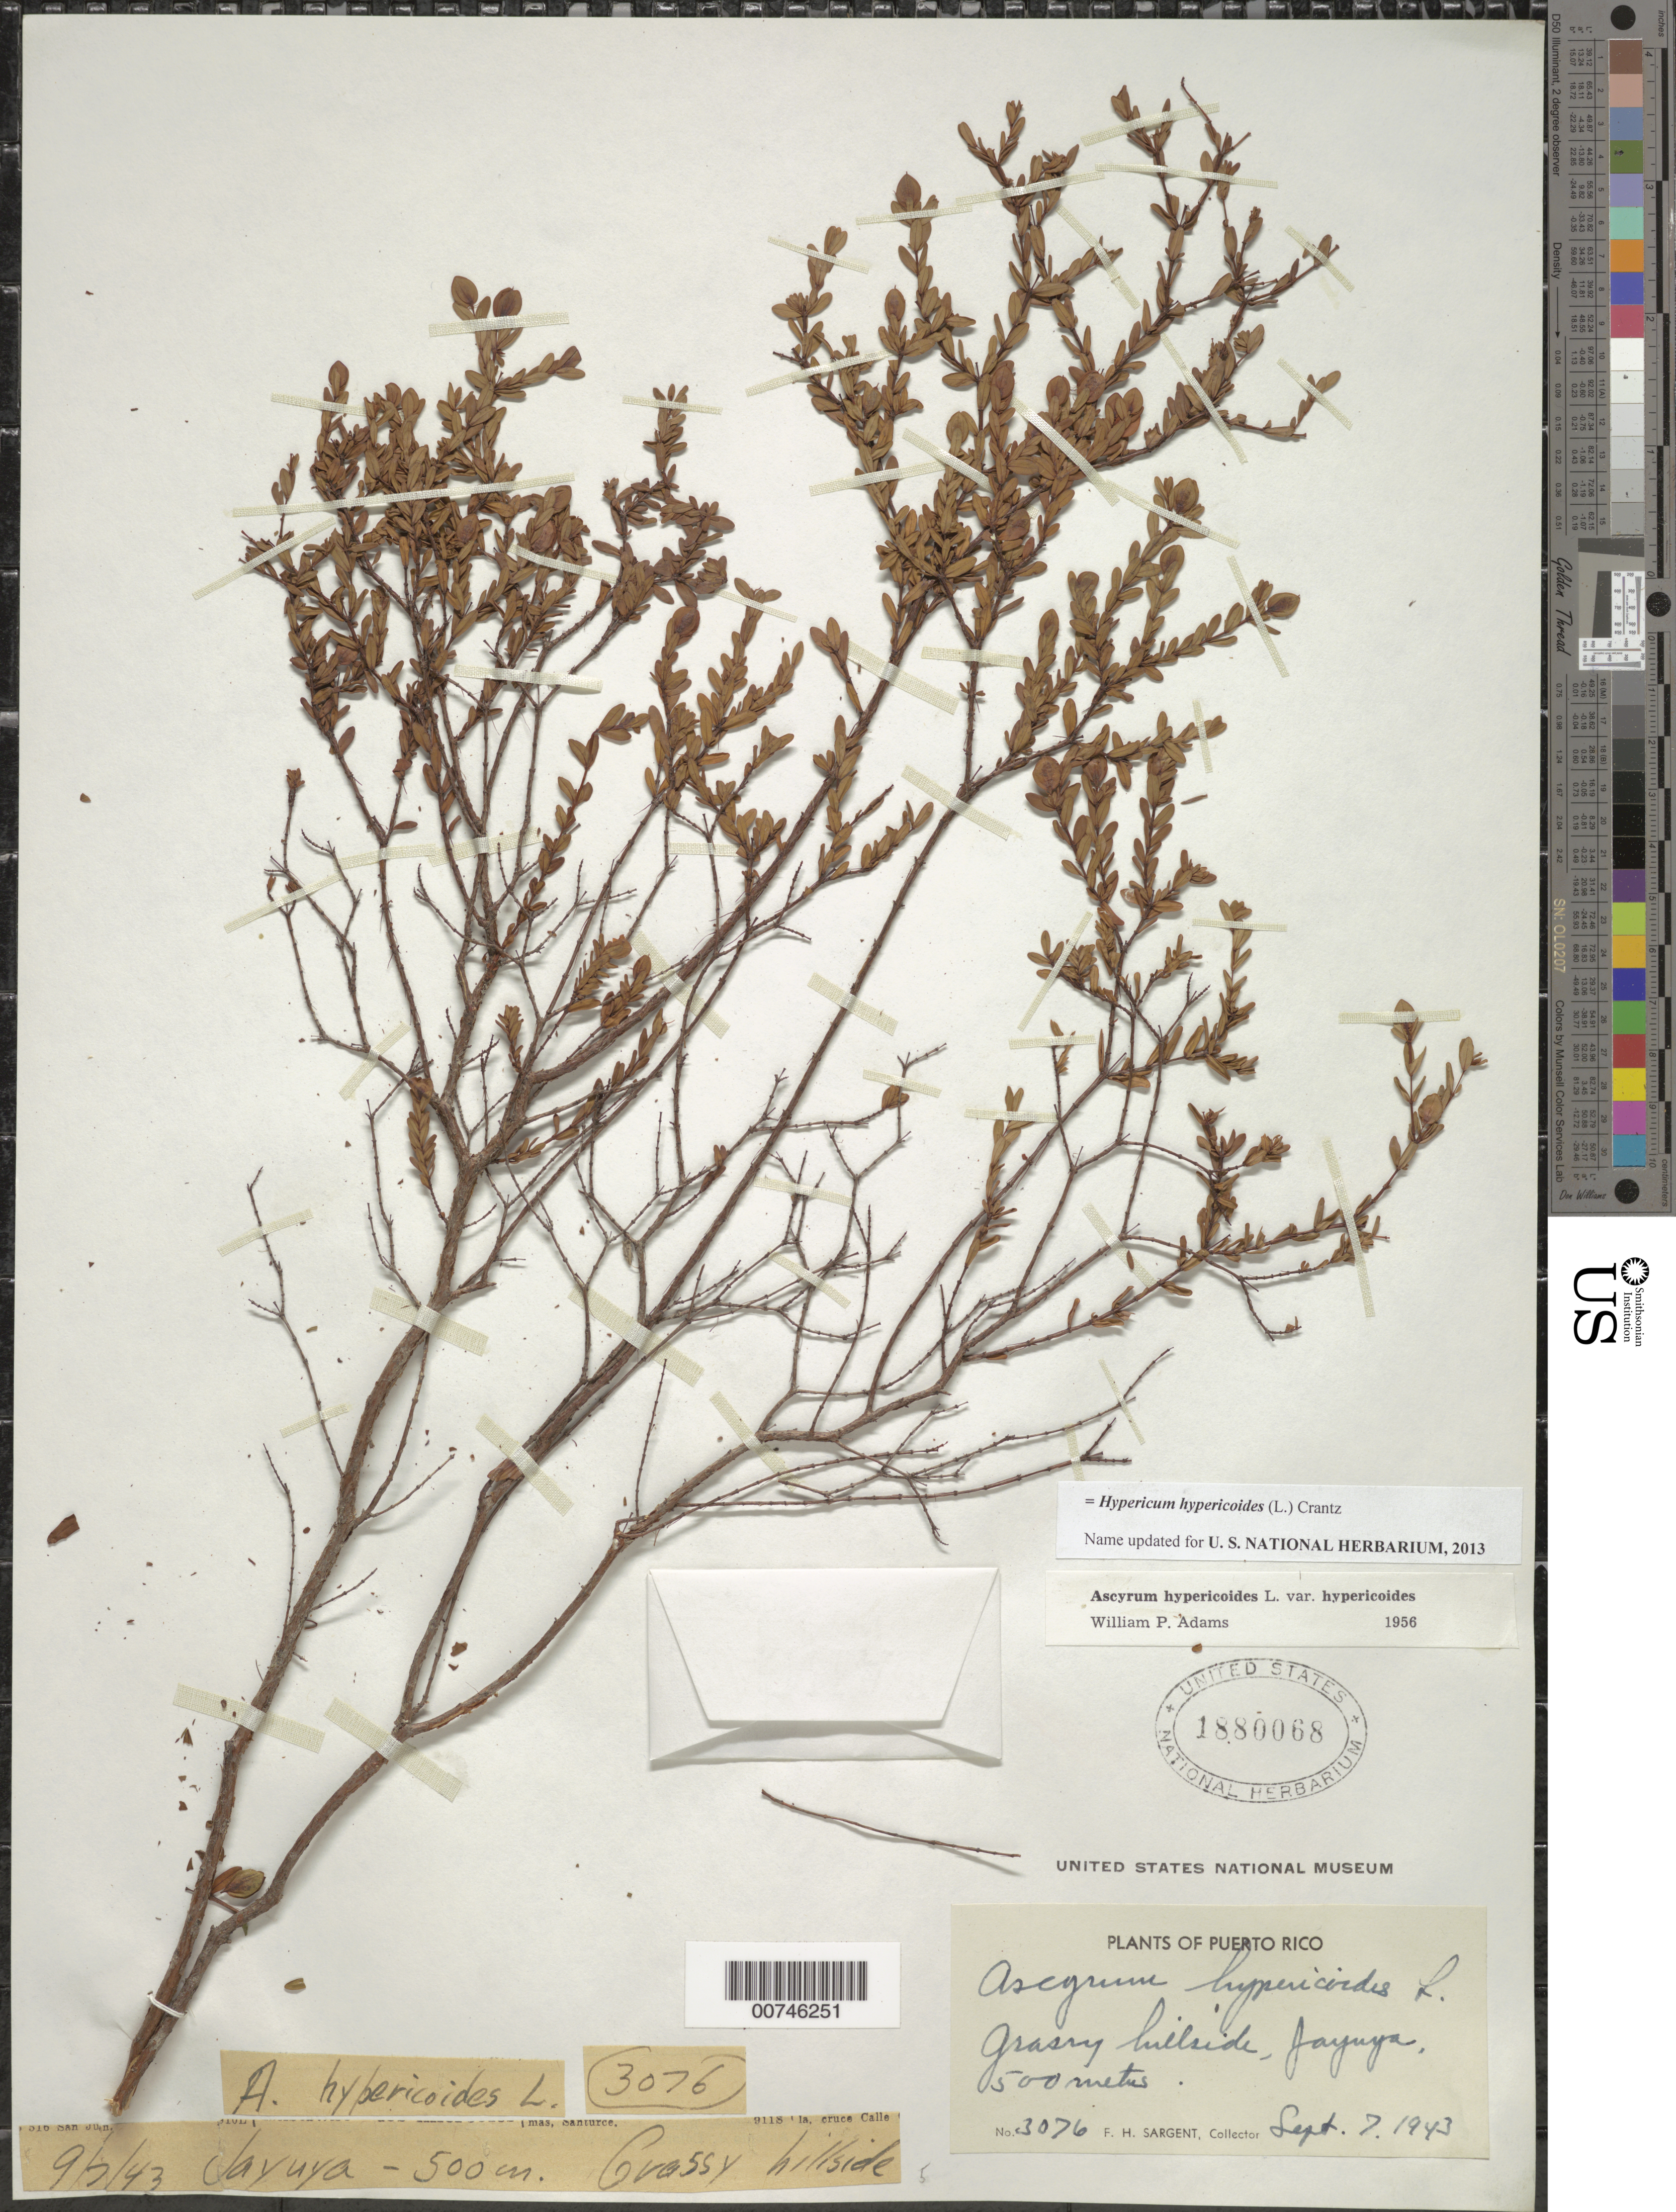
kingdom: Plantae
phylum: Tracheophyta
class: Magnoliopsida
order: Malpighiales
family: Hypericaceae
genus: Hypericum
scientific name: Hypericum hypericoides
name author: (L.) Crantz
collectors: F. H. Sargent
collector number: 3076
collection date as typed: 07 Sep 1943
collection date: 1943-09-07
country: Puerto Rico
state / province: Jayuya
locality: Jayuya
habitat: Grassy hillside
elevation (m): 500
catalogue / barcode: US 1880068